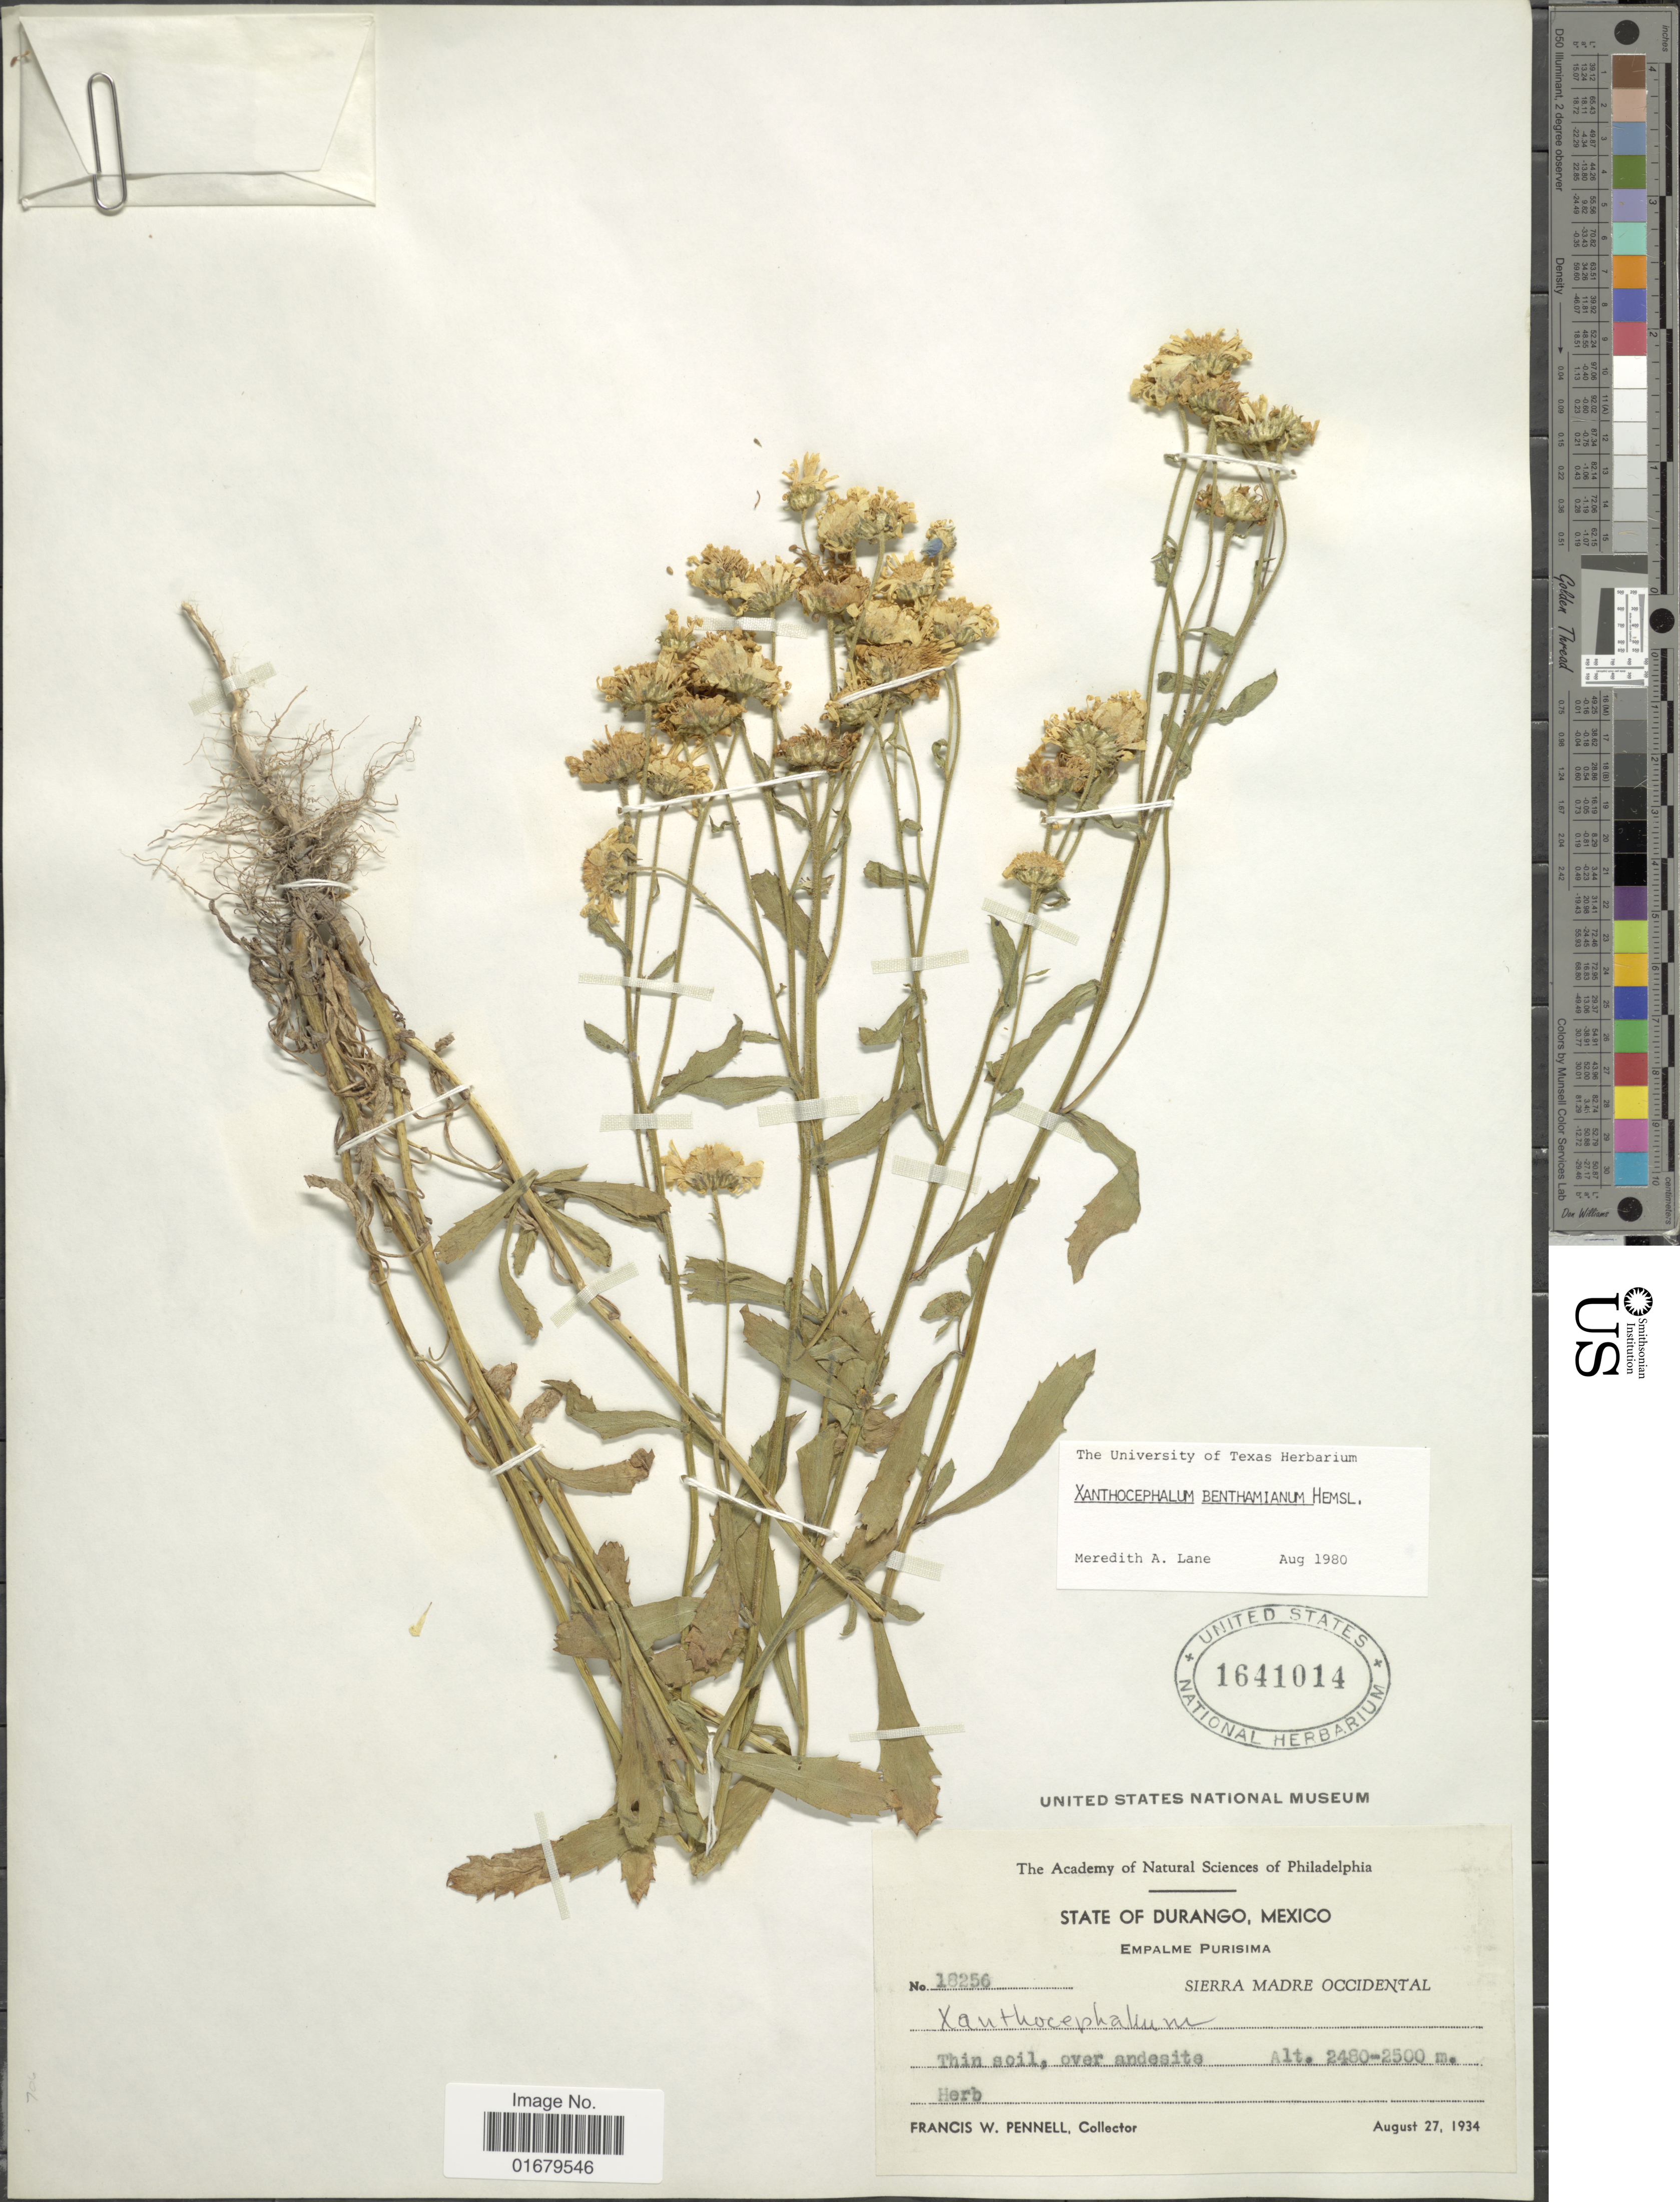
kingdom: Plantae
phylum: Tracheophyta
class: Magnoliopsida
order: Asterales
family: Asteraceae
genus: Xanthocephalum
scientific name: Xanthocephalum benthamianum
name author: Hemsl.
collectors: F. W. Pennell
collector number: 18256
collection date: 1934-08-27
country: Mexico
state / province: Durango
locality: Empalme Purisima, Sierra Madre Occidental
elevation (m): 2480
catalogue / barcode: US 1641014